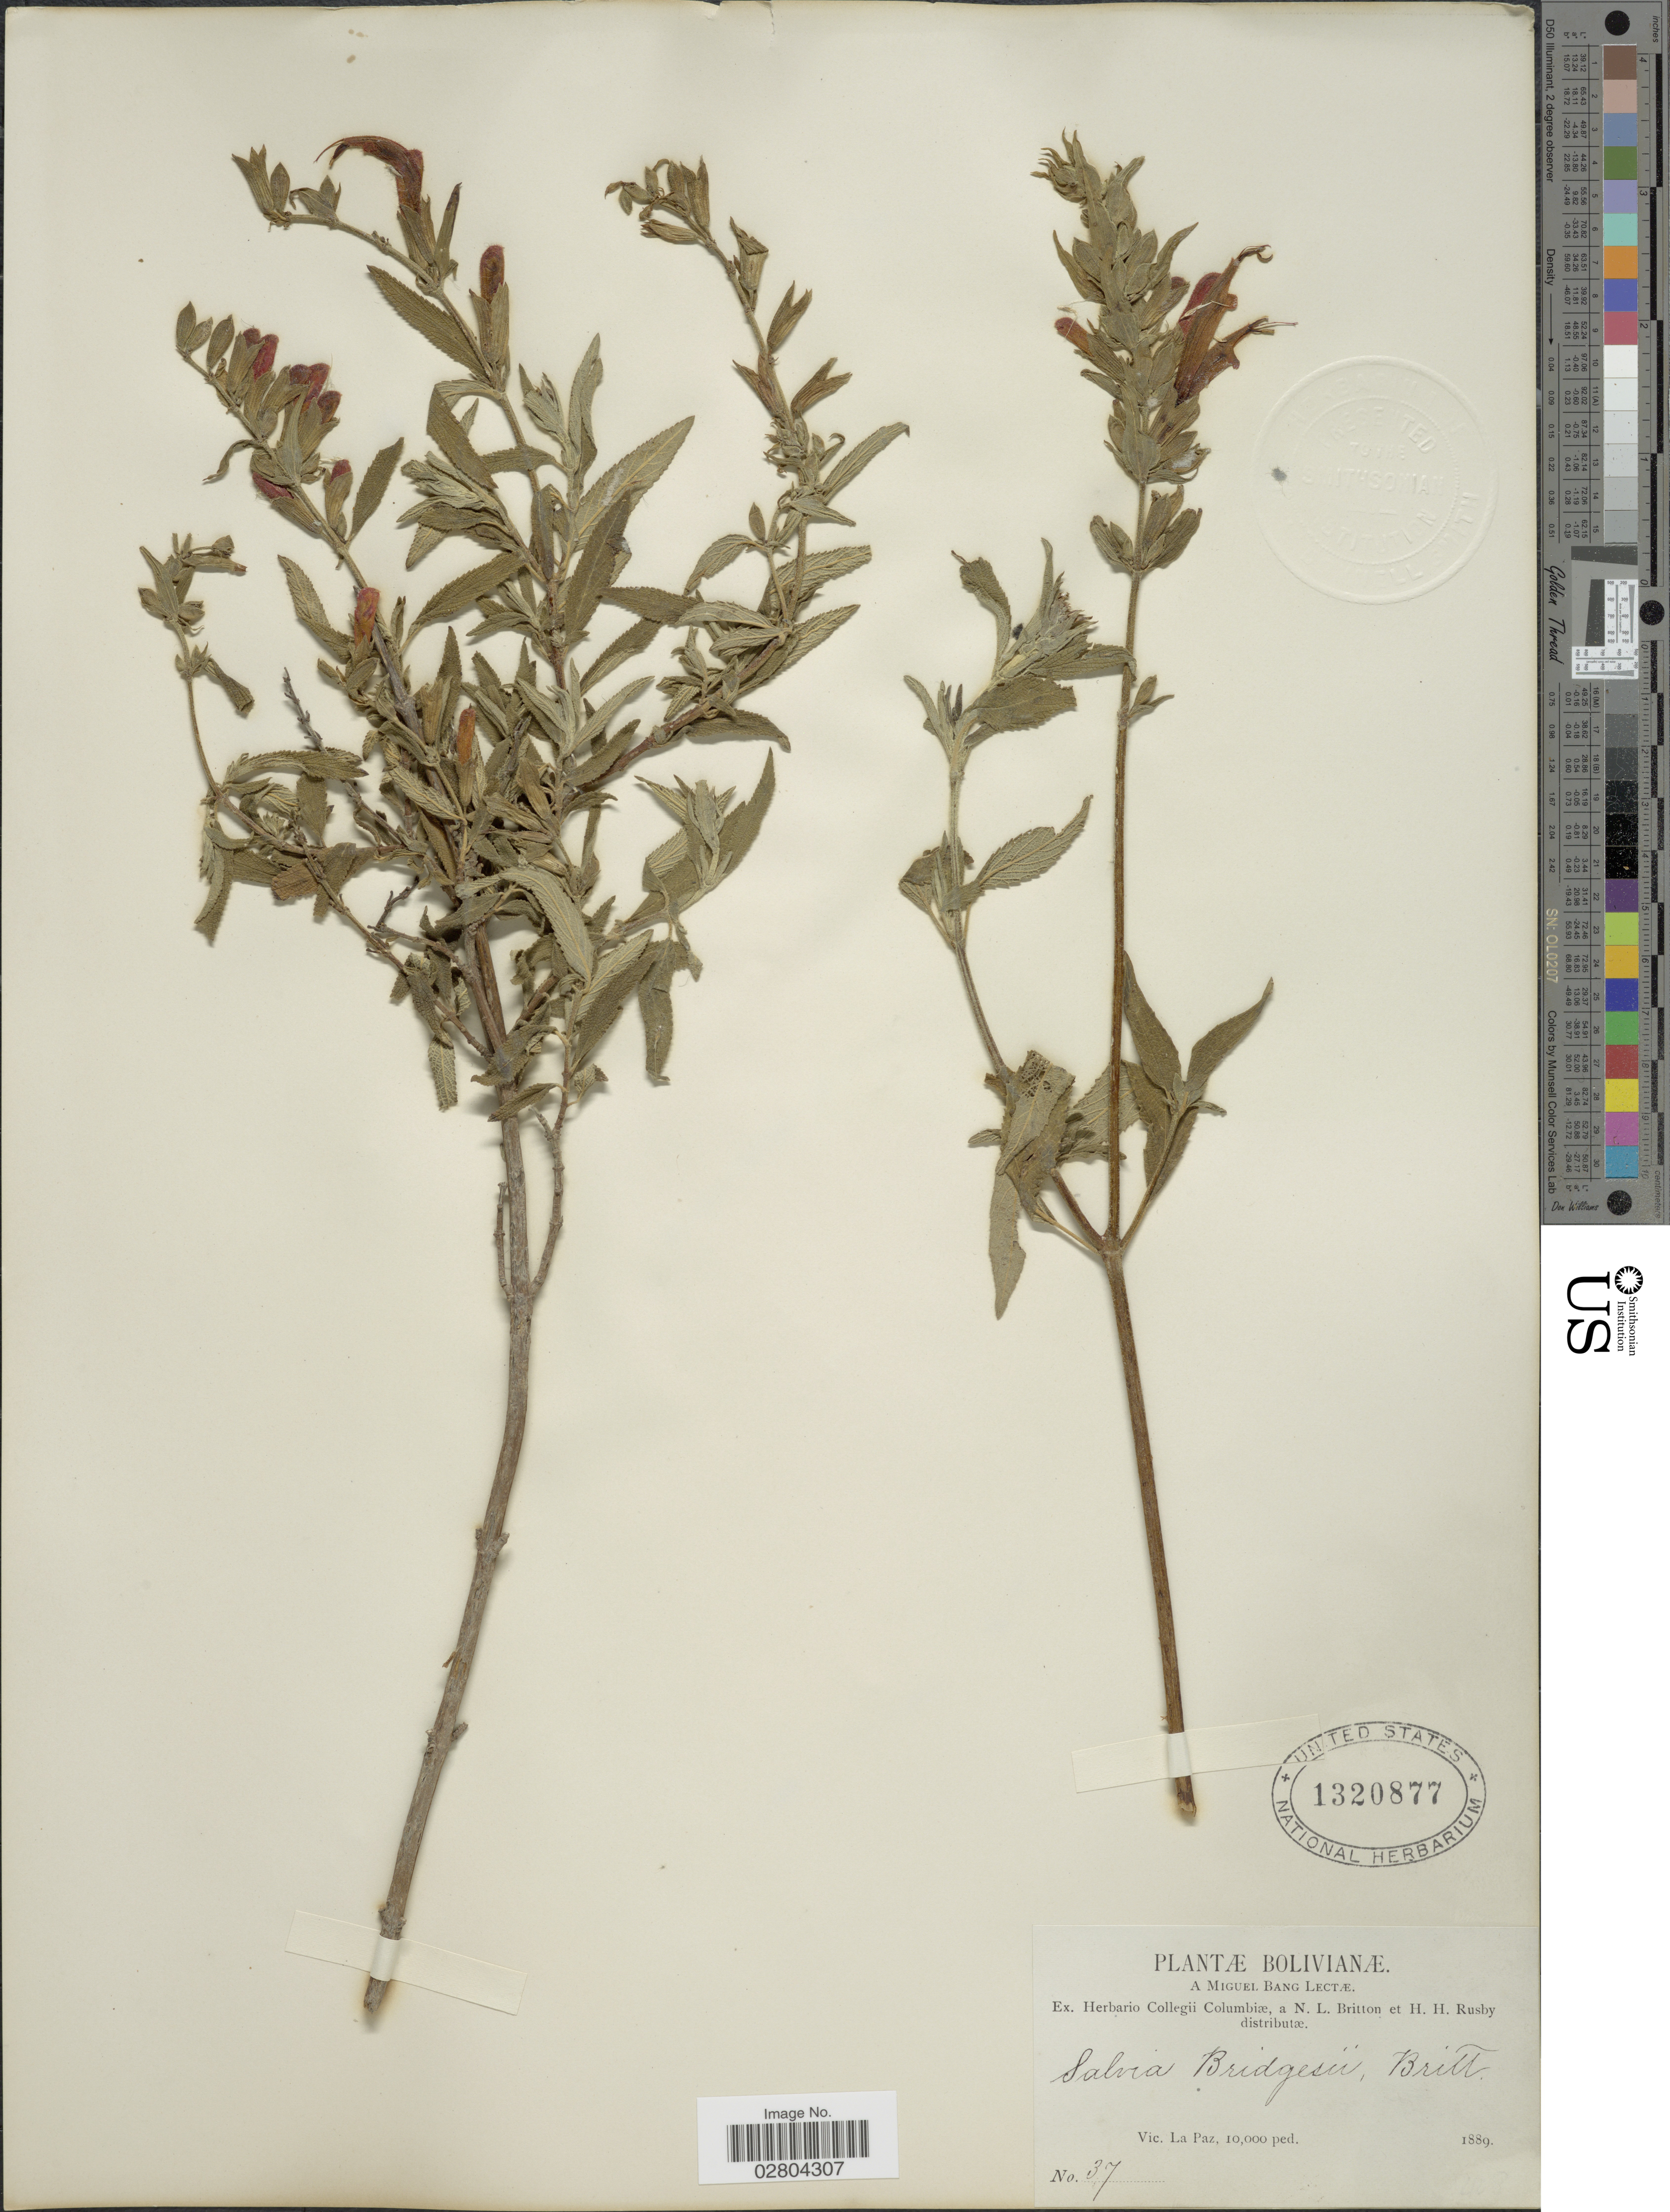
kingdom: Plantae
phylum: Tracheophyta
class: Magnoliopsida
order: Lamiales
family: Lamiaceae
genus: Salvia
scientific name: Salvia haenkei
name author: Benth.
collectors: M. Bang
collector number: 37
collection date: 1889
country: Bolivia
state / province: La Paz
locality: Vic. La Paz.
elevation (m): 3048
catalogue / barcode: US 1320877